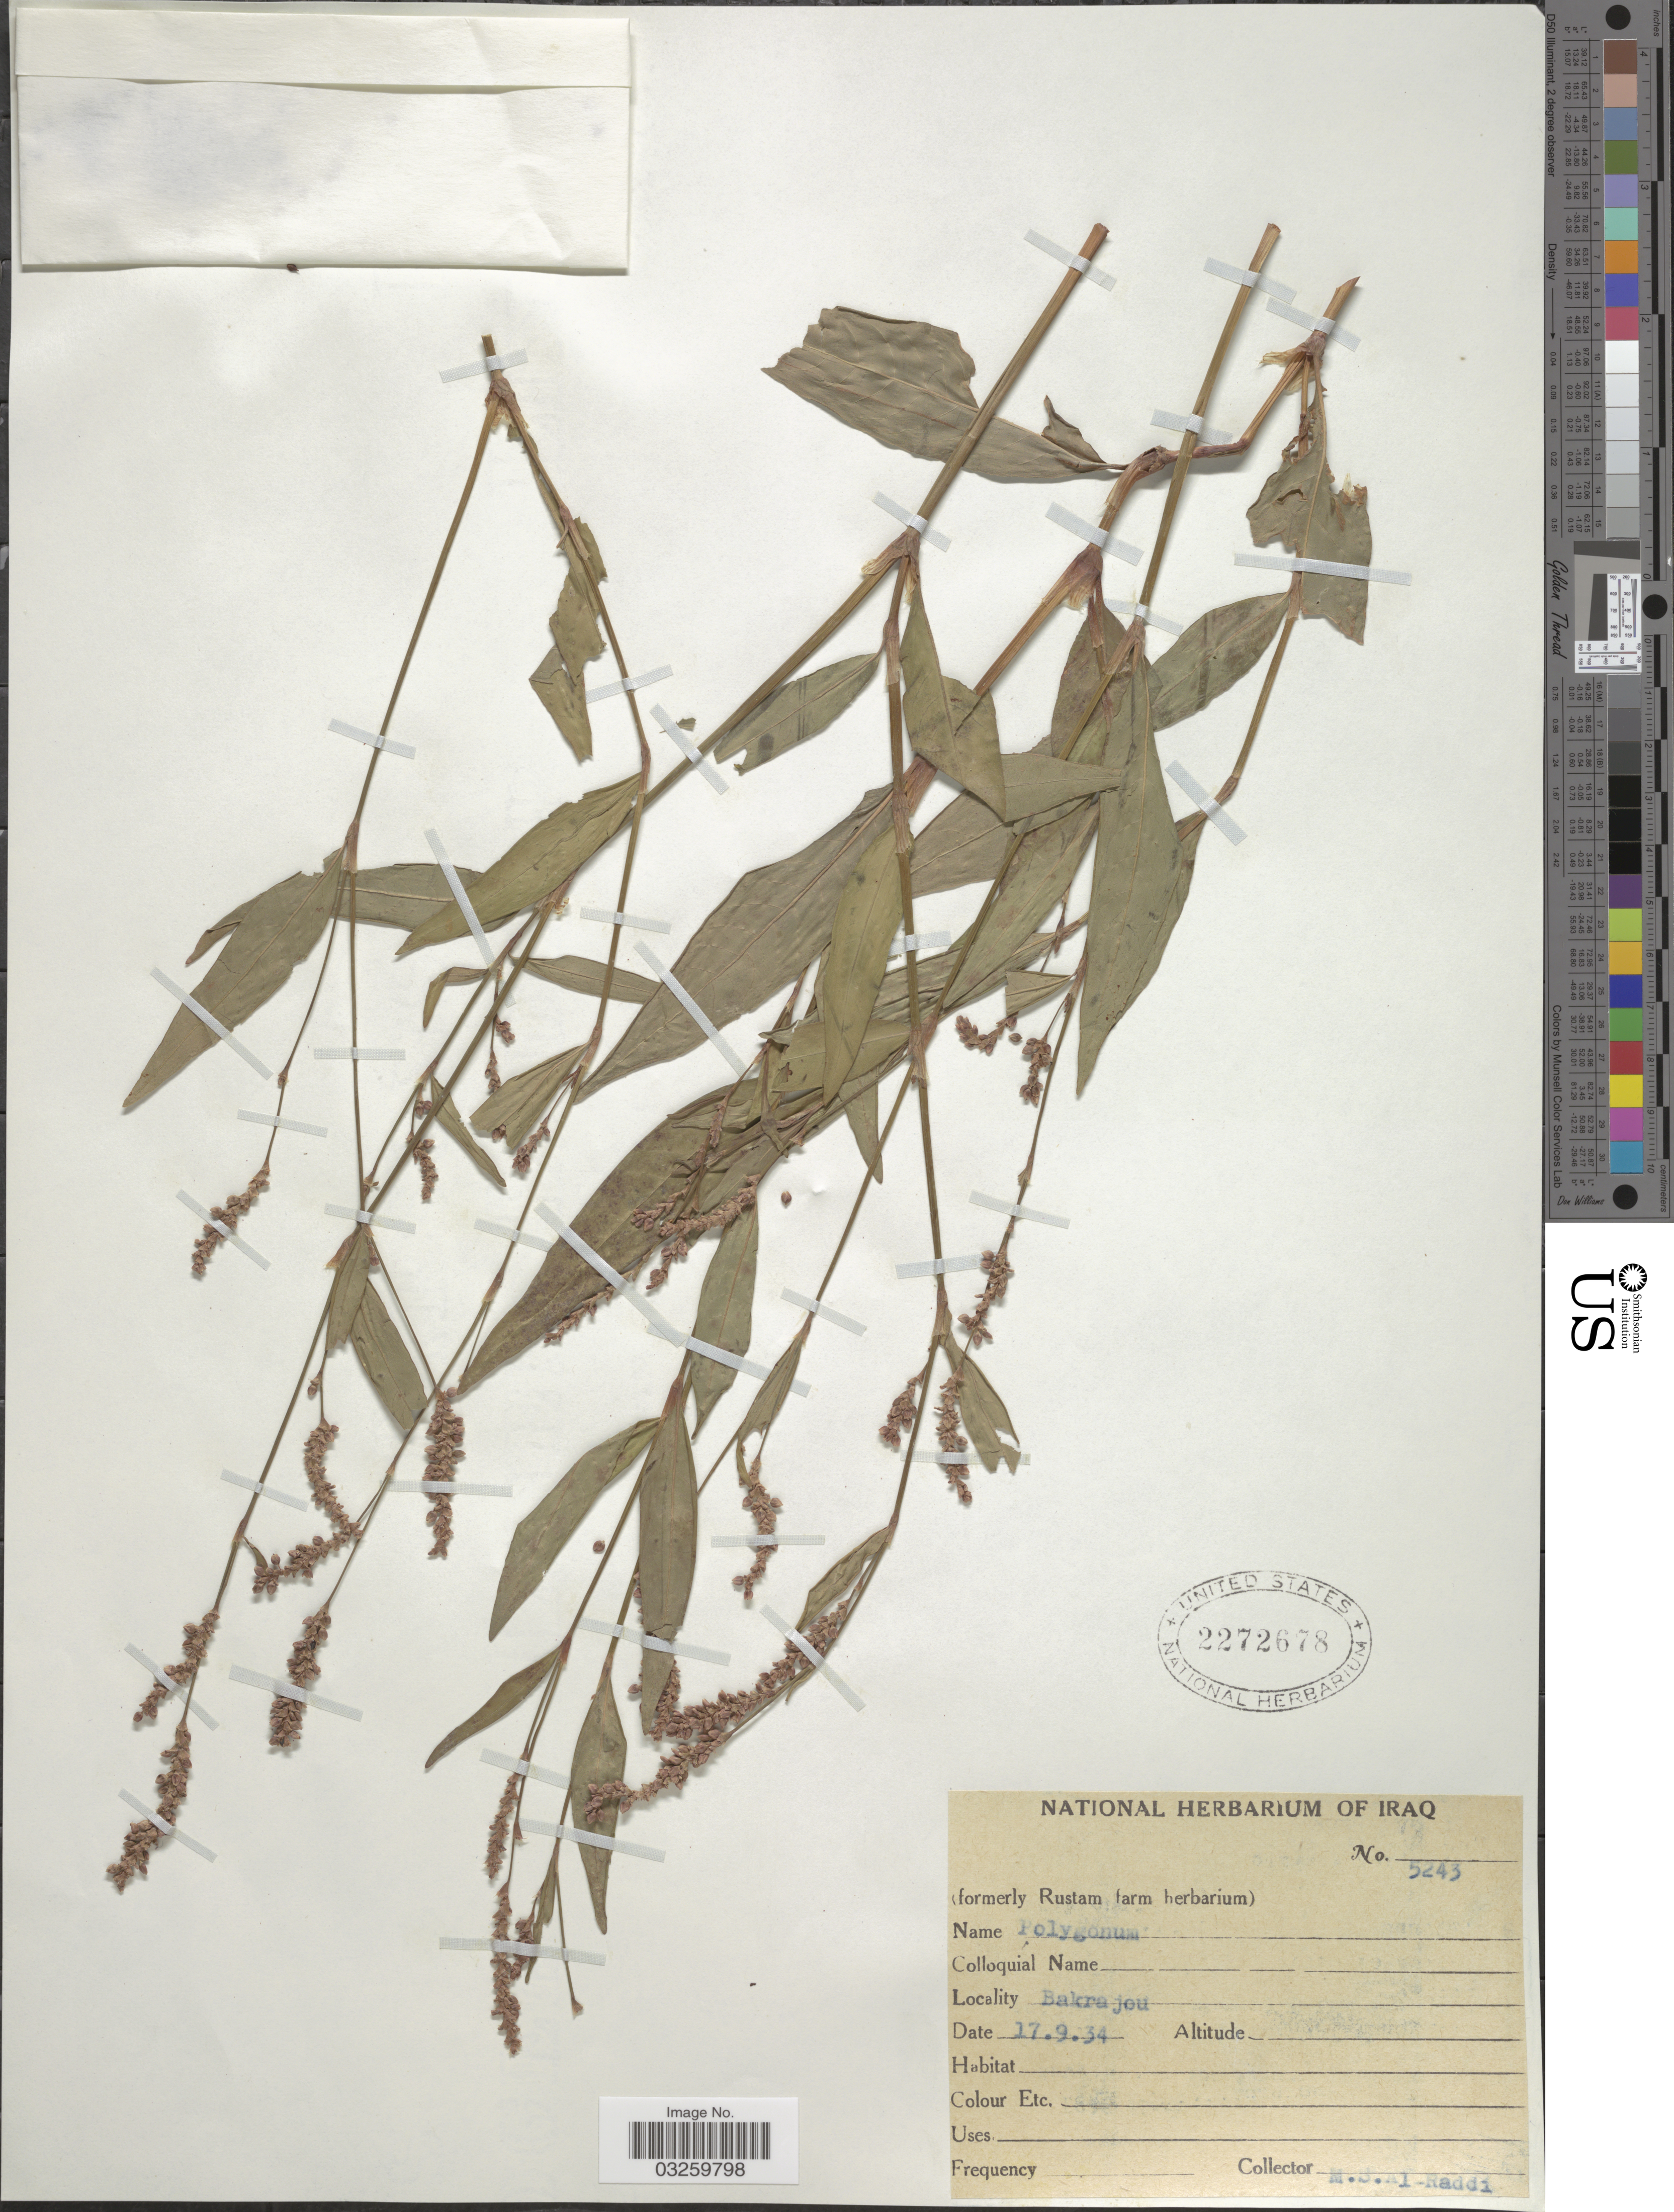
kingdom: Plantae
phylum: Tracheophyta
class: Magnoliopsida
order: Caryophyllales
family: Polygonaceae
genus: Polygonum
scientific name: Polygonum sp.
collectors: M. Al-Raddi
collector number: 5243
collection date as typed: Transcribed d/m/y: 17/9/34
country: Iraq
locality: Bakrajou.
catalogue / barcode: US 2272678